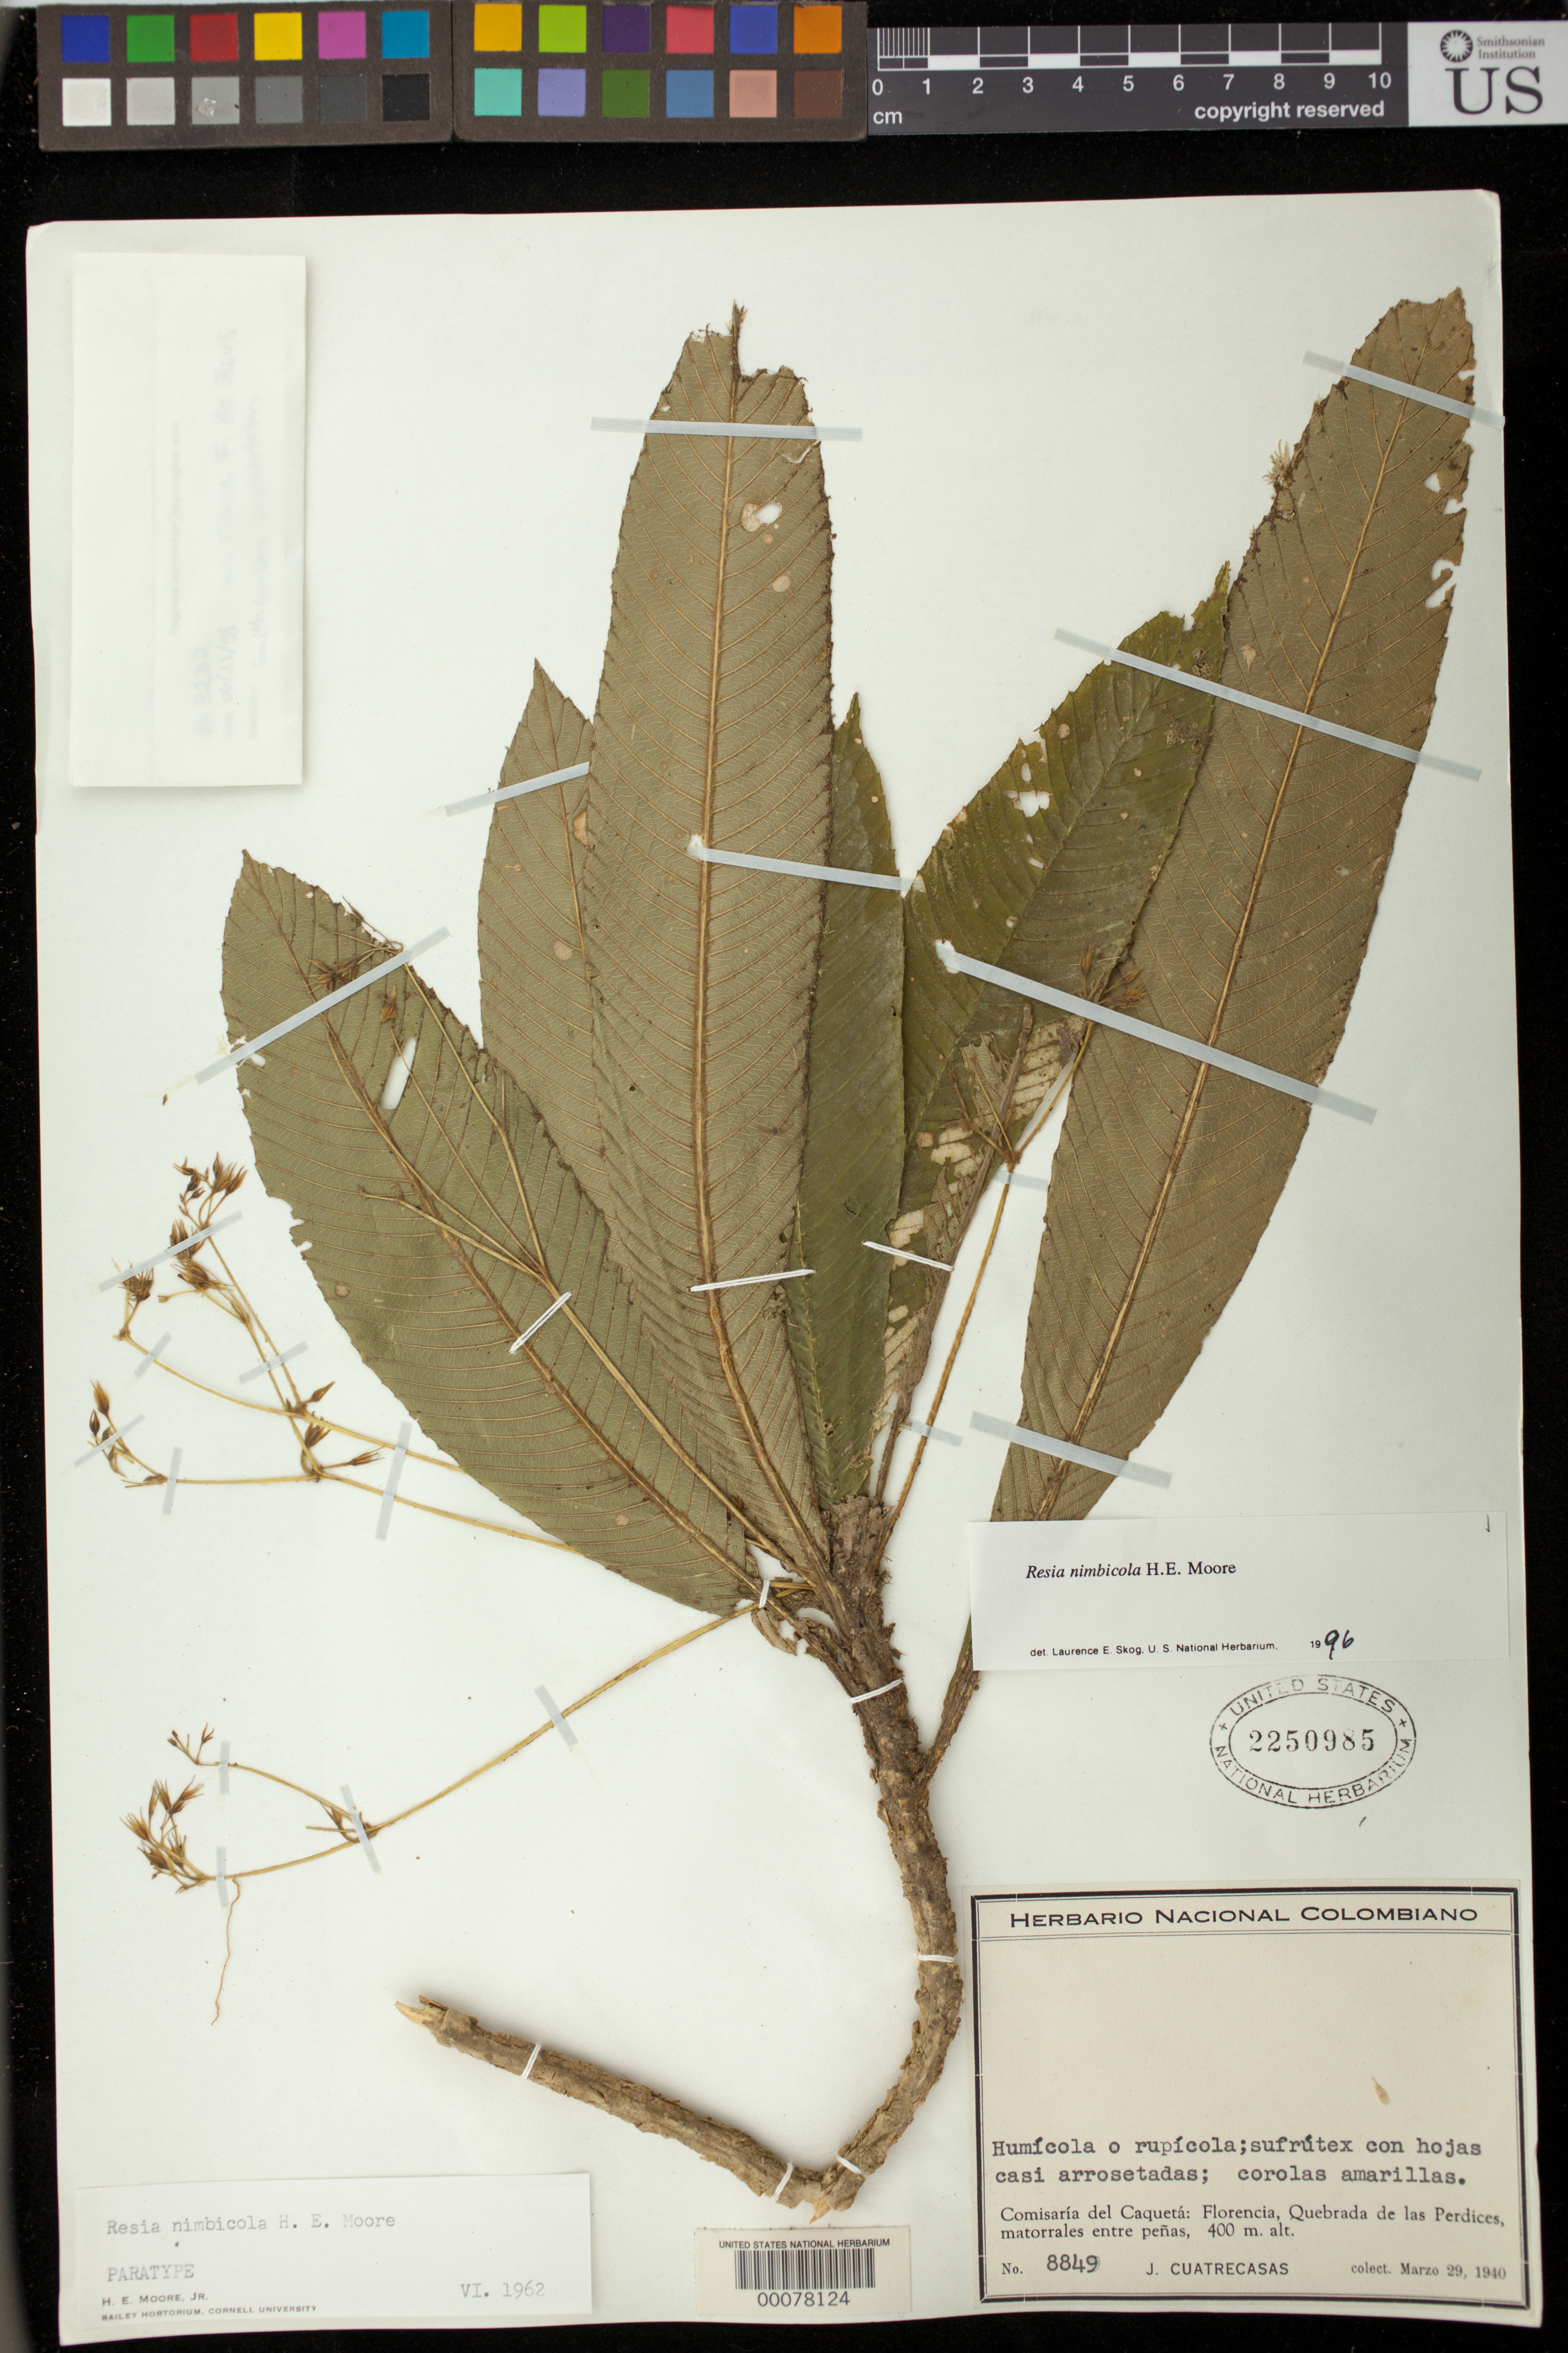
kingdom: Plantae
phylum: Tracheophyta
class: Magnoliopsida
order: Lamiales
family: Gesneriaceae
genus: Resia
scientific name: Resia nimbicola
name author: H.E. Moore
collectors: J. Cuatrecasas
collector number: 8849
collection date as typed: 29 Mar 1940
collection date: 1940-03-29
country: Colombia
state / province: Caquetá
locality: Florencia, Quebrada de las Percides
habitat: matorrales entre peñas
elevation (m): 400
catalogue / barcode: US 2250985